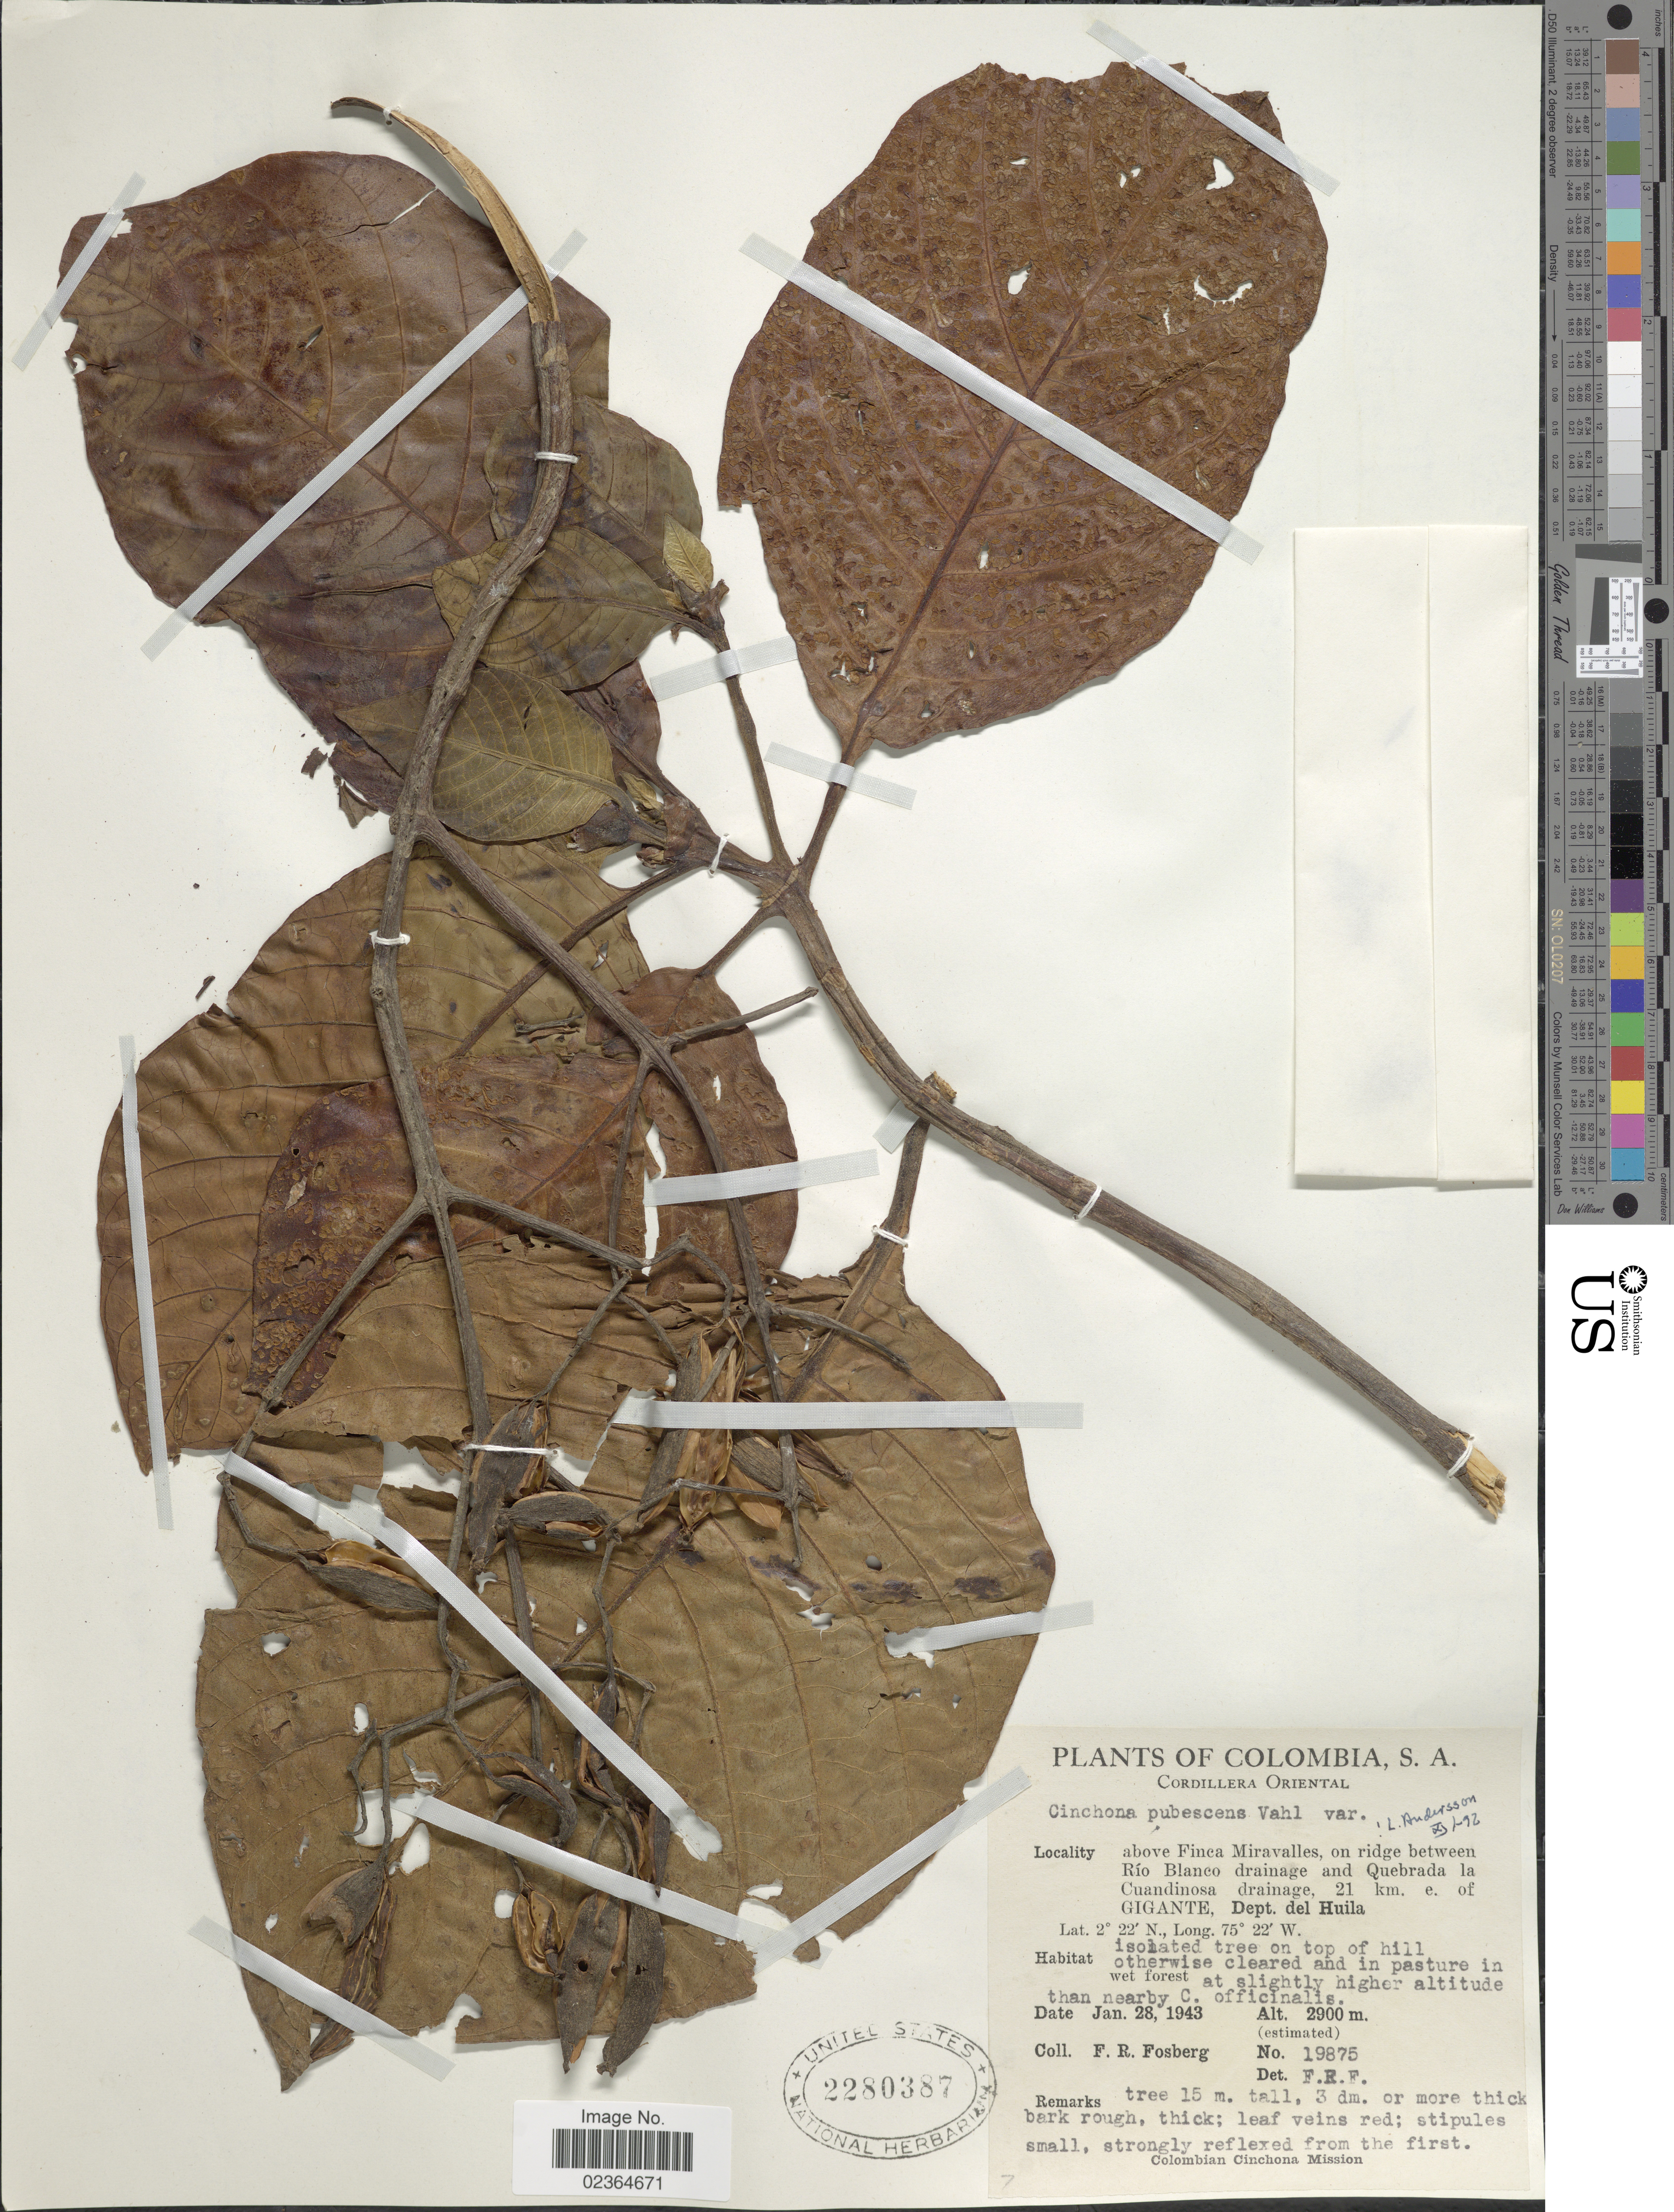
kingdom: Plantae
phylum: Tracheophyta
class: Magnoliopsida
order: Gentianales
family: Rubiaceae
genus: Cinchona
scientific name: Cinchona pubescens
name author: Vahl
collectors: F. R. Fosberg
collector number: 19875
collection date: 1943-01-28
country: Colombia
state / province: Huila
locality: Cordillera Oriental. above Finca Miravalles, on ridge between Río Blanco drainage and Quebrada la Cuandinosa drainage, 21 km. e. of Gigante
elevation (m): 2900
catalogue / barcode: US 2280387